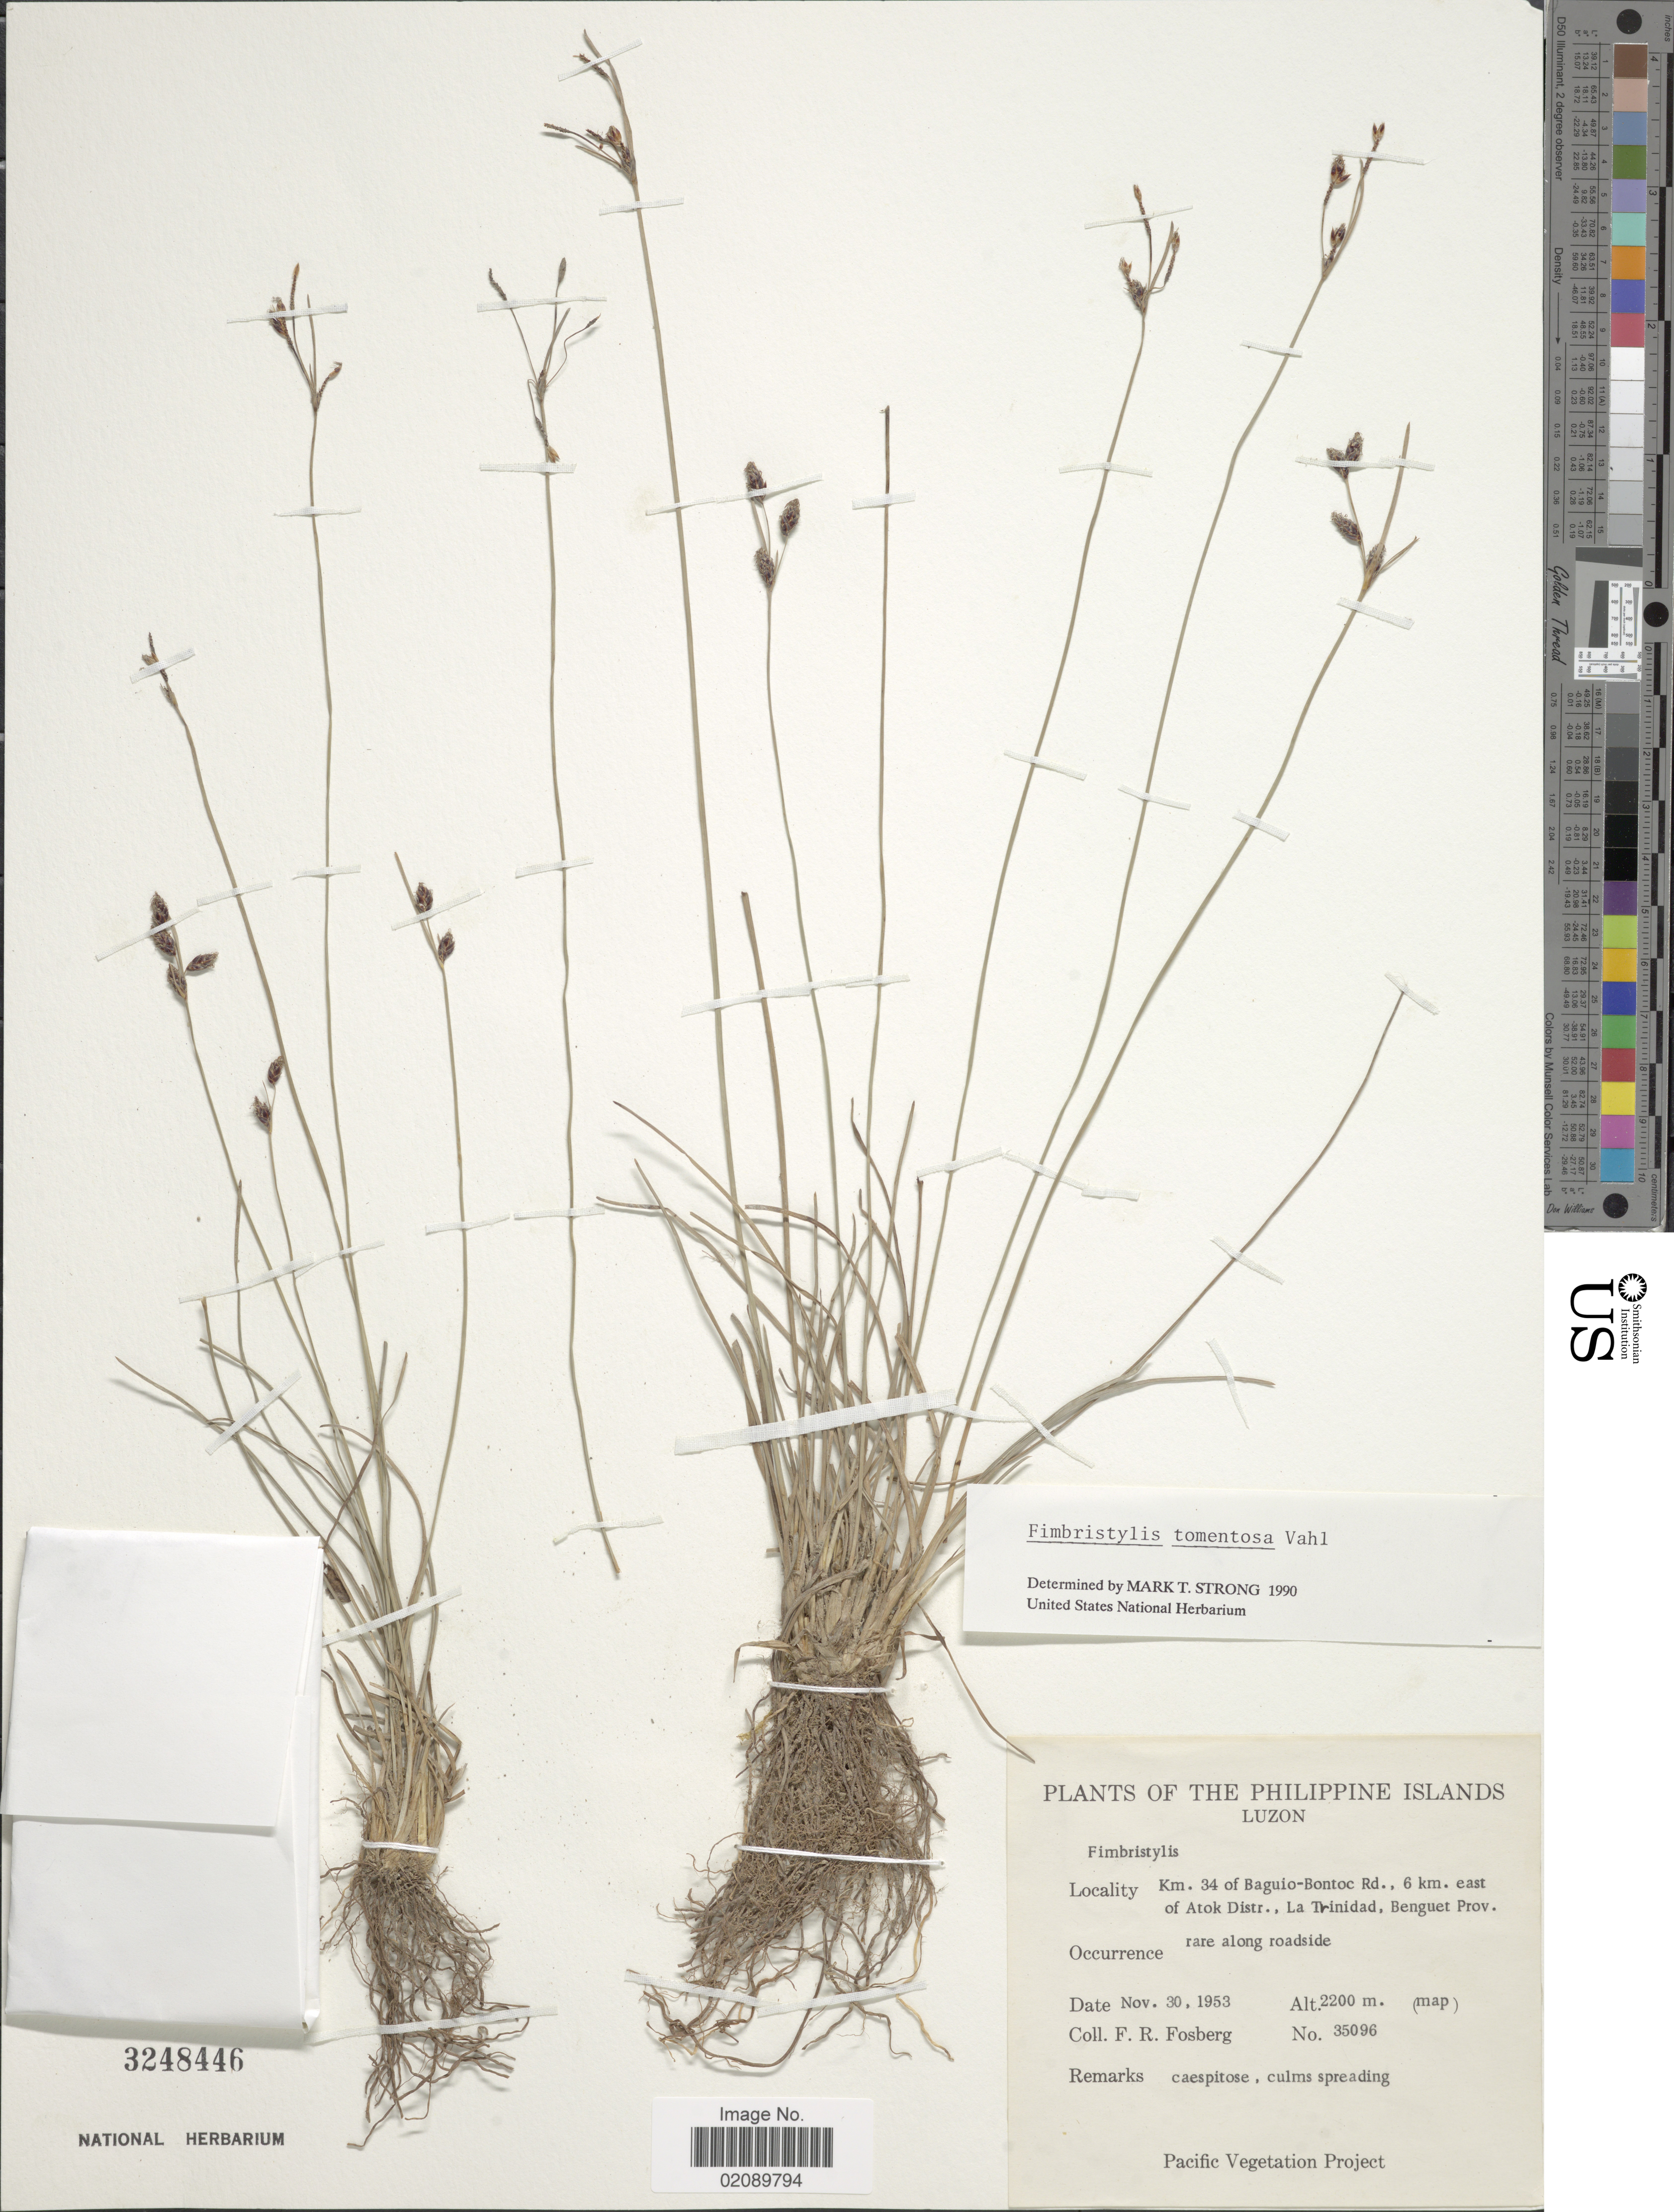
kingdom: Plantae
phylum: Tracheophyta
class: Liliopsida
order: Poales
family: Cyperaceae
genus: Fimbristylis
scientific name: Fimbristylis tomentosa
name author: Vahl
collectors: F. R. Fosberg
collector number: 35096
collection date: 1953-11-30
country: Philippines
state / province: Cagayan Valley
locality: Philippine Islands, Luzon, km 34 of Baguio-Bontoc Rd, 6 km east of Atok Distr., La Trinidad, Benguet Prov.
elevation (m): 2200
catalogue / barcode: US 3248446